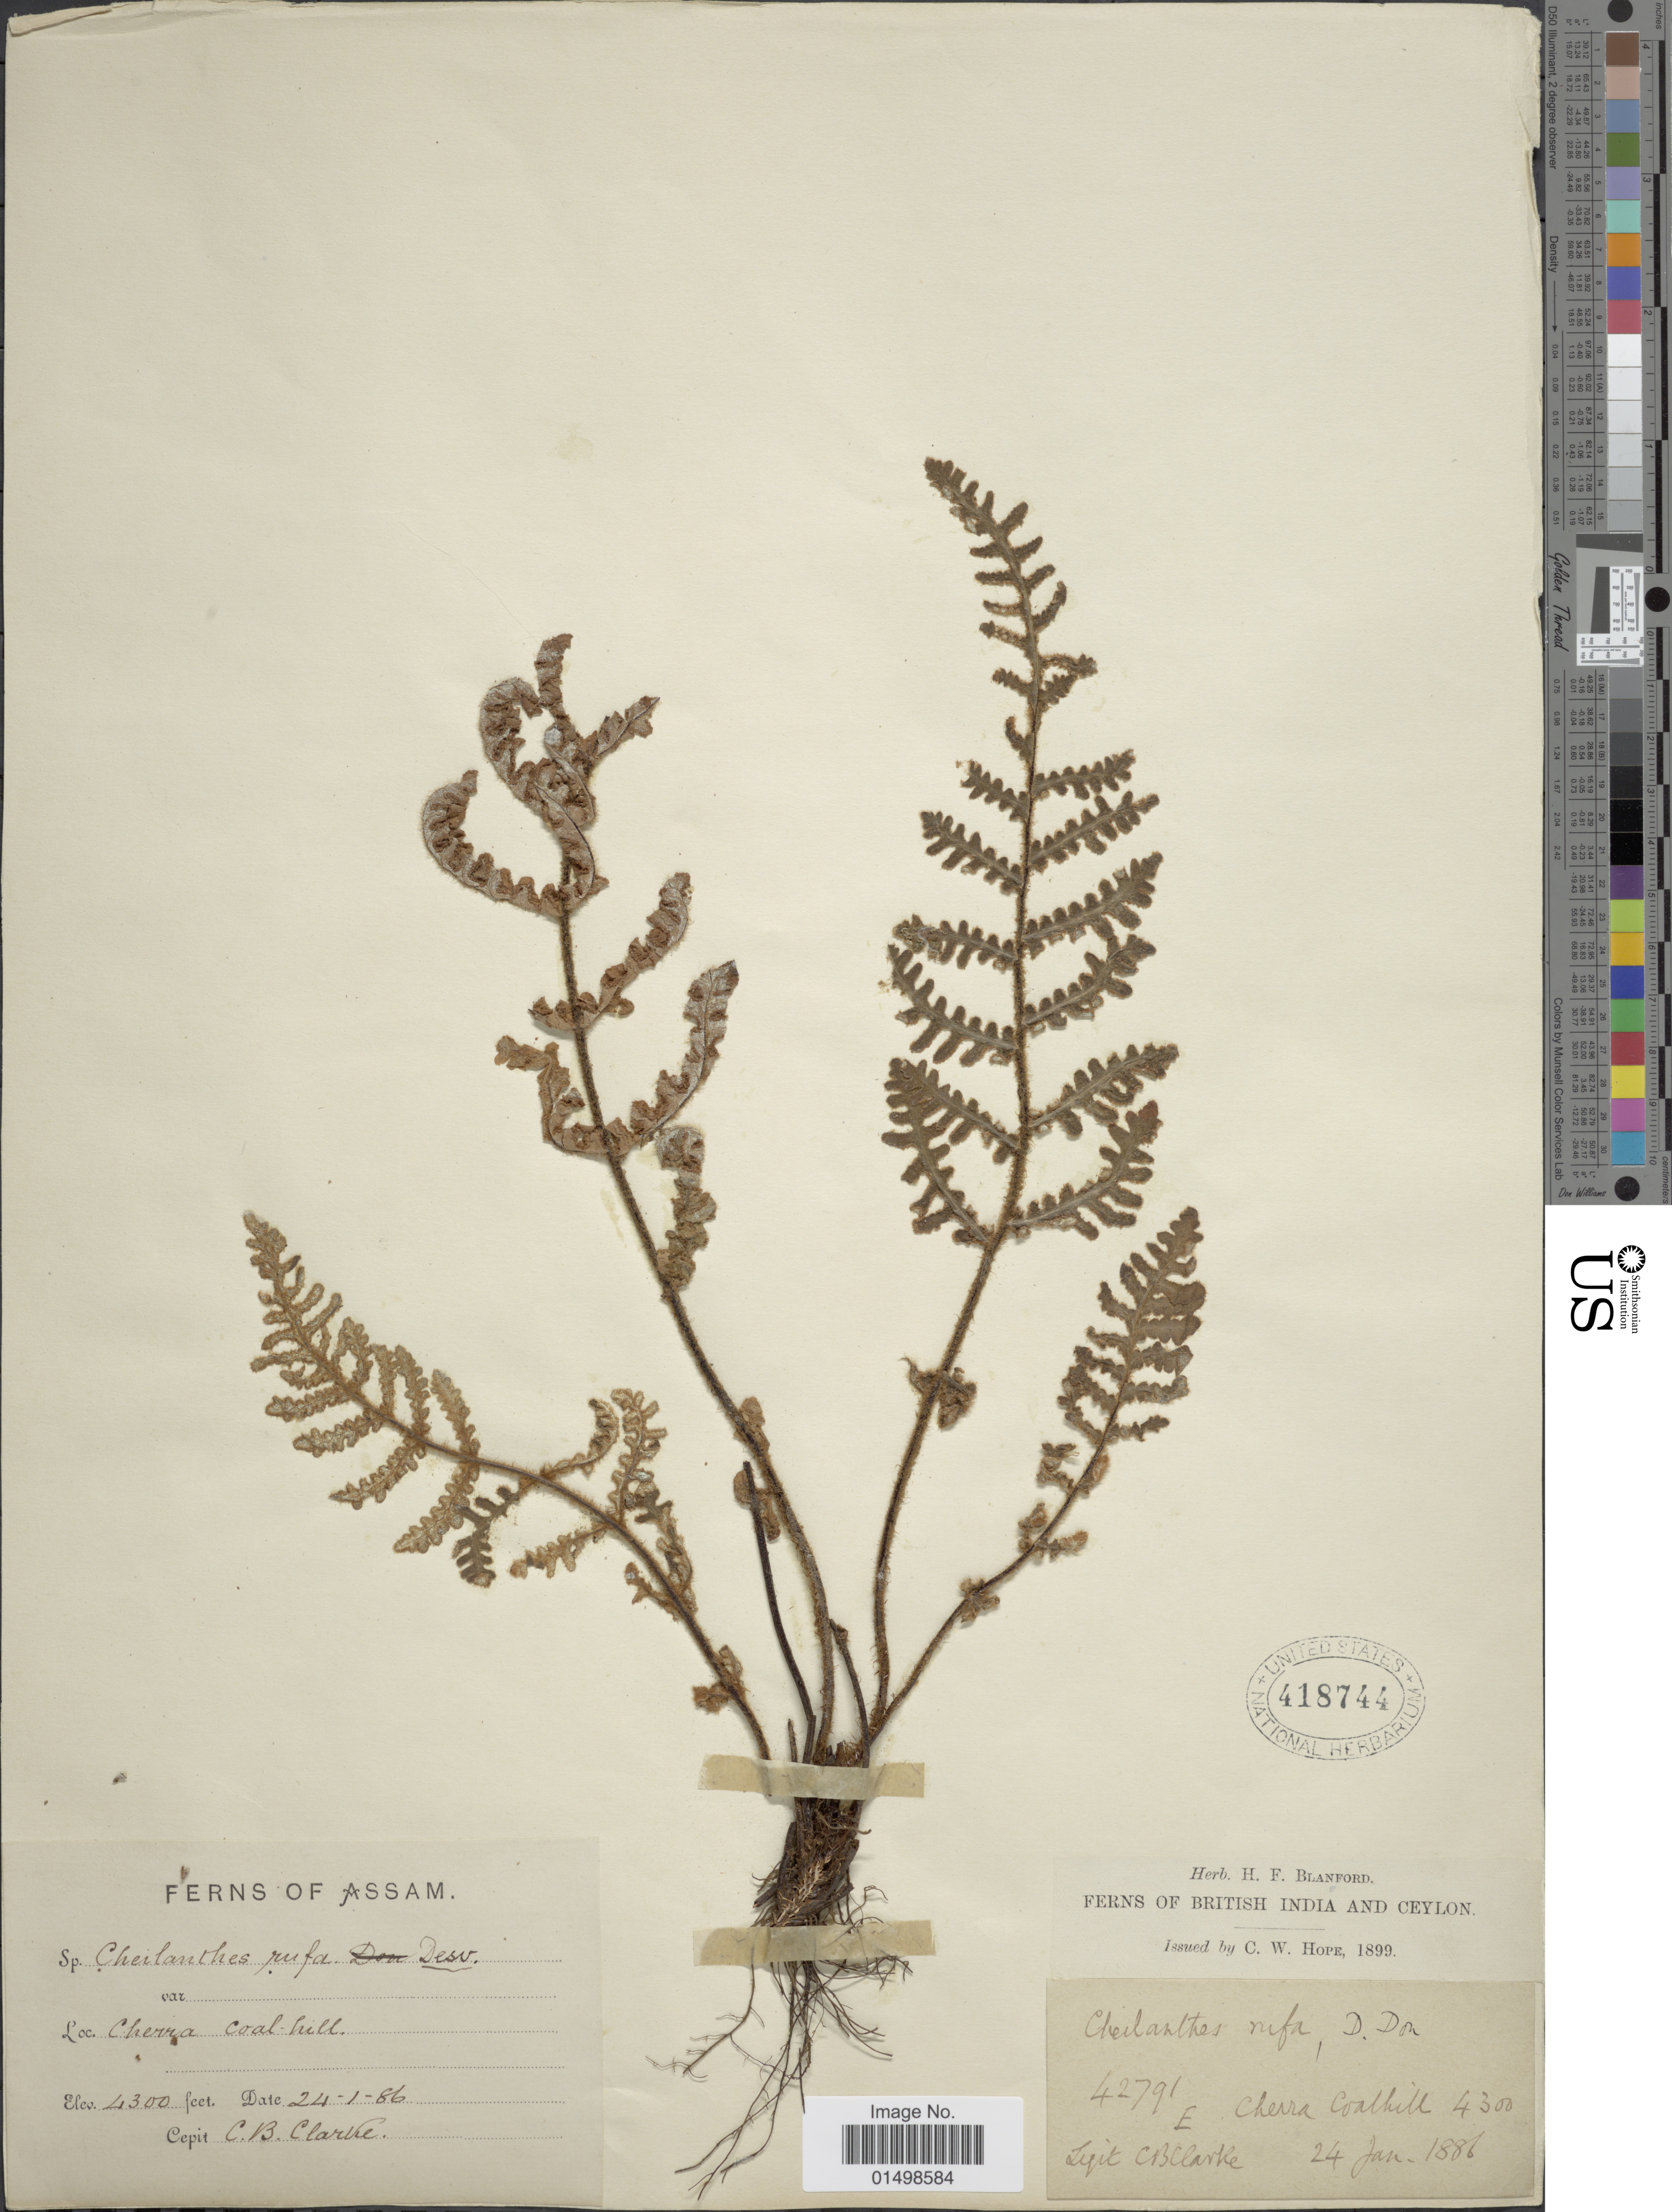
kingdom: Plantae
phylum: Tracheophyta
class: Polypodiopsida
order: Polypodiales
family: Pteridaceae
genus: Aleuritopteris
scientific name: Aleuritopteris rufa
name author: (D. Don) Ching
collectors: C. B. Clarke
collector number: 42791E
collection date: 1886-01-24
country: India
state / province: Assam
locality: Ferns of British India and Ceylon. Ferns of Assam. Cherra coal-hill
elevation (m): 1311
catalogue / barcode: US 418744